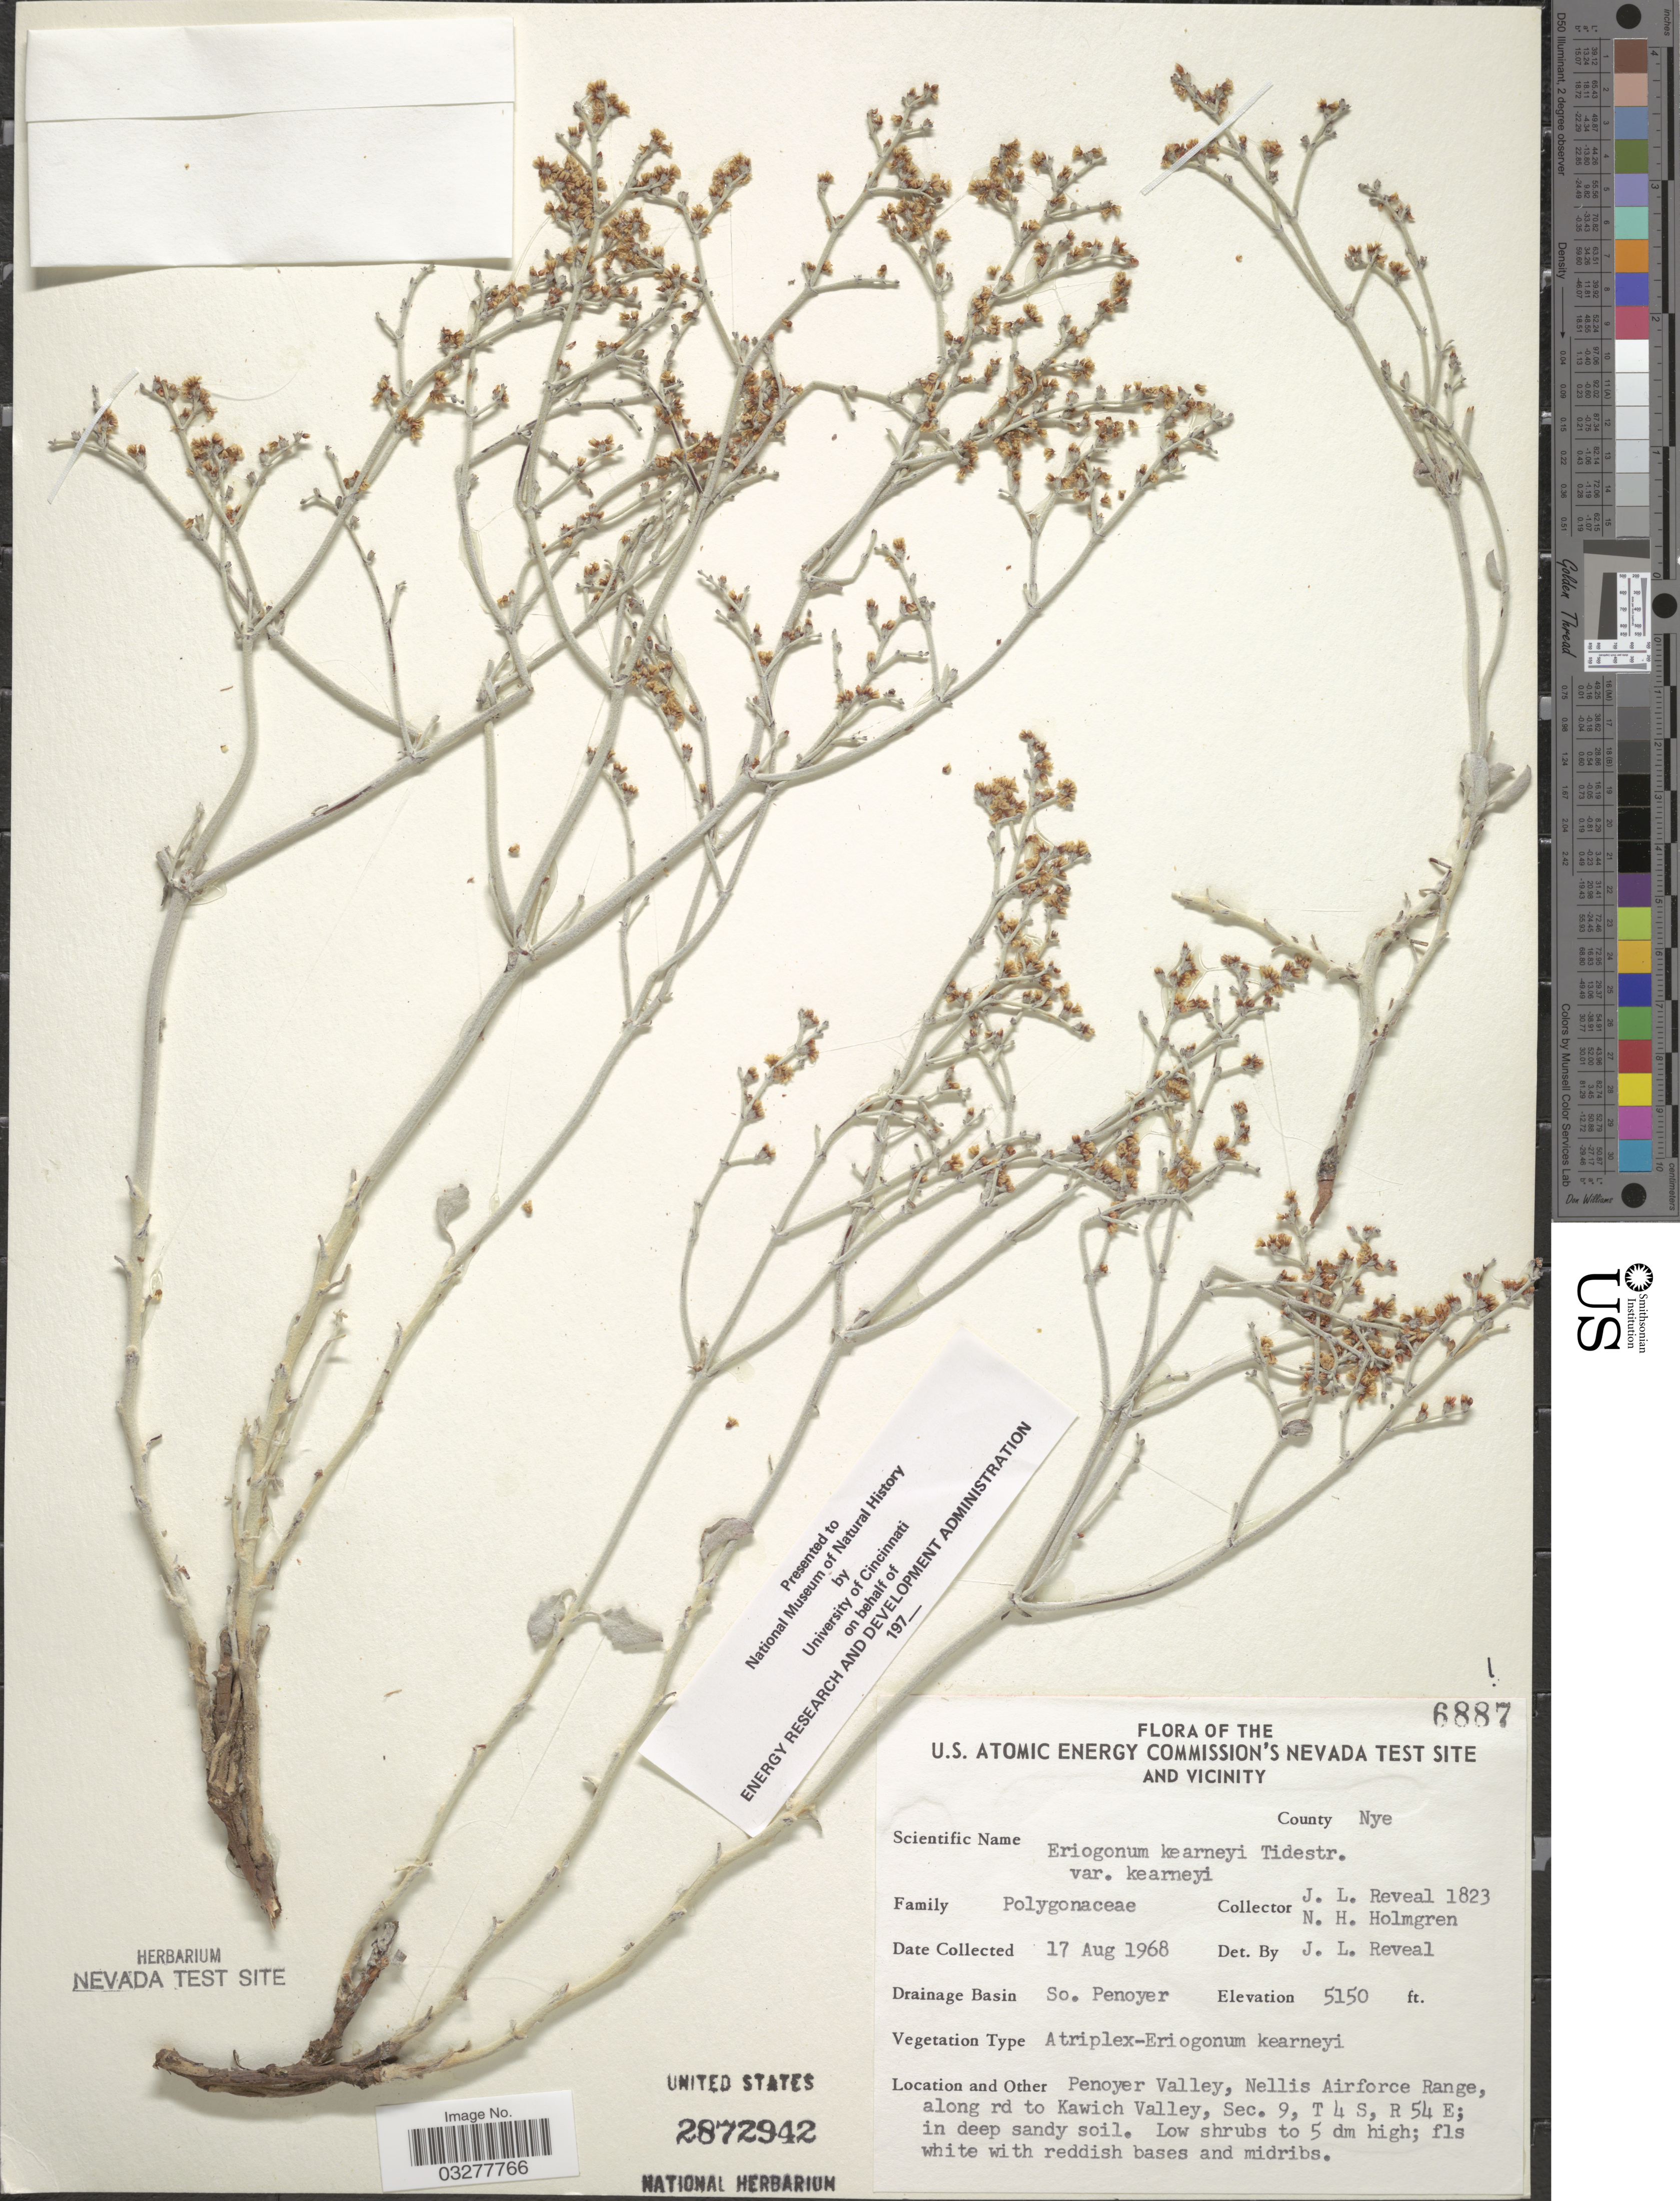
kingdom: Plantae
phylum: Tracheophyta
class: Magnoliopsida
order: Caryophyllales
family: Polygonaceae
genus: Eriogonum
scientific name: Eriogonum kearneyi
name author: Tidestr.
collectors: J. L. Reveal & N. H. Holmgren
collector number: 1823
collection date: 1968-08-17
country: United States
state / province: Nevada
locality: U. S. Atomic Energy Commission's Nevada Test Site and Vicinity. County Nye. Drainage Basin So. Penoyer. Penoyer Valley, Nellis Airforce Range, along rd to Kawich Valley, Sec. 9, T4S, R54E.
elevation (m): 1570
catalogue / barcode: US 2872942